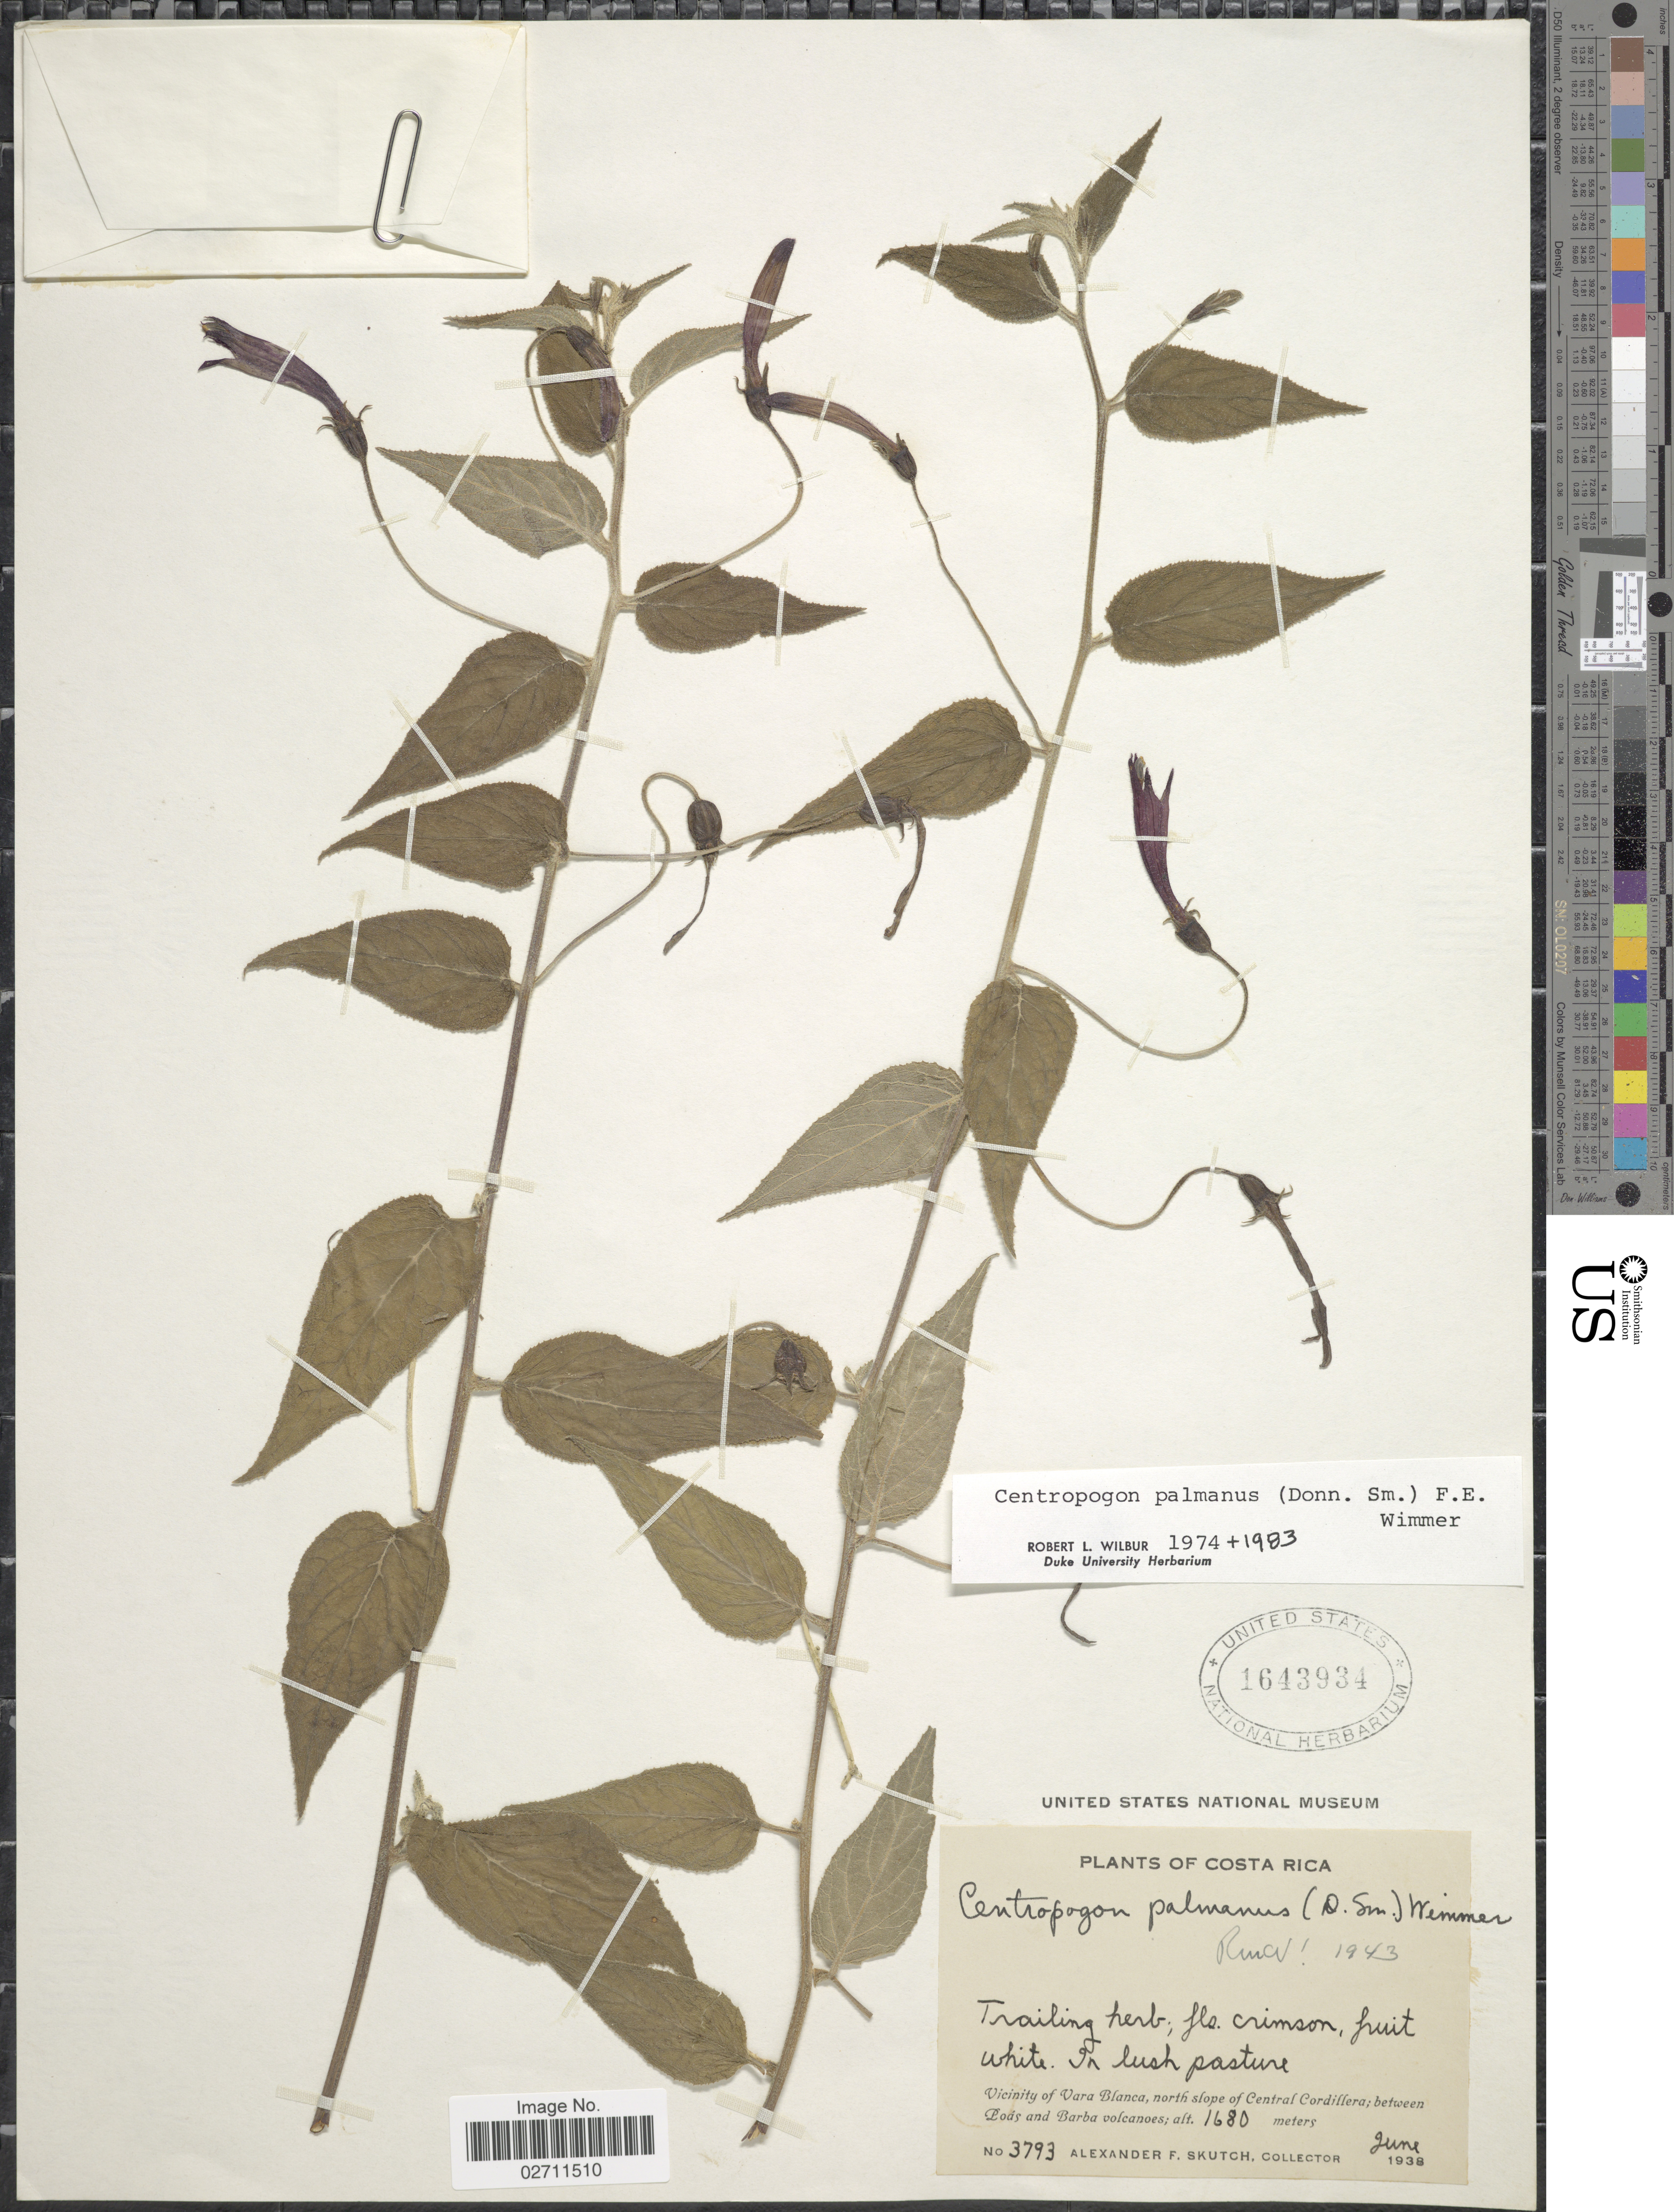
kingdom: Plantae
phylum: Tracheophyta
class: Magnoliopsida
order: Asterales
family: Campanulaceae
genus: Centropogon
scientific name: Centropogon palmanus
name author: (Donn. Sm.) E. Wimm.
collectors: A. F. Skutch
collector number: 3793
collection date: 1936-06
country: Costa Rica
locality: Vicinity of Vara Blanca, north slope of Central Cordillera; between Pods and Barba volcanoes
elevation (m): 1680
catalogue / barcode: US 1643934